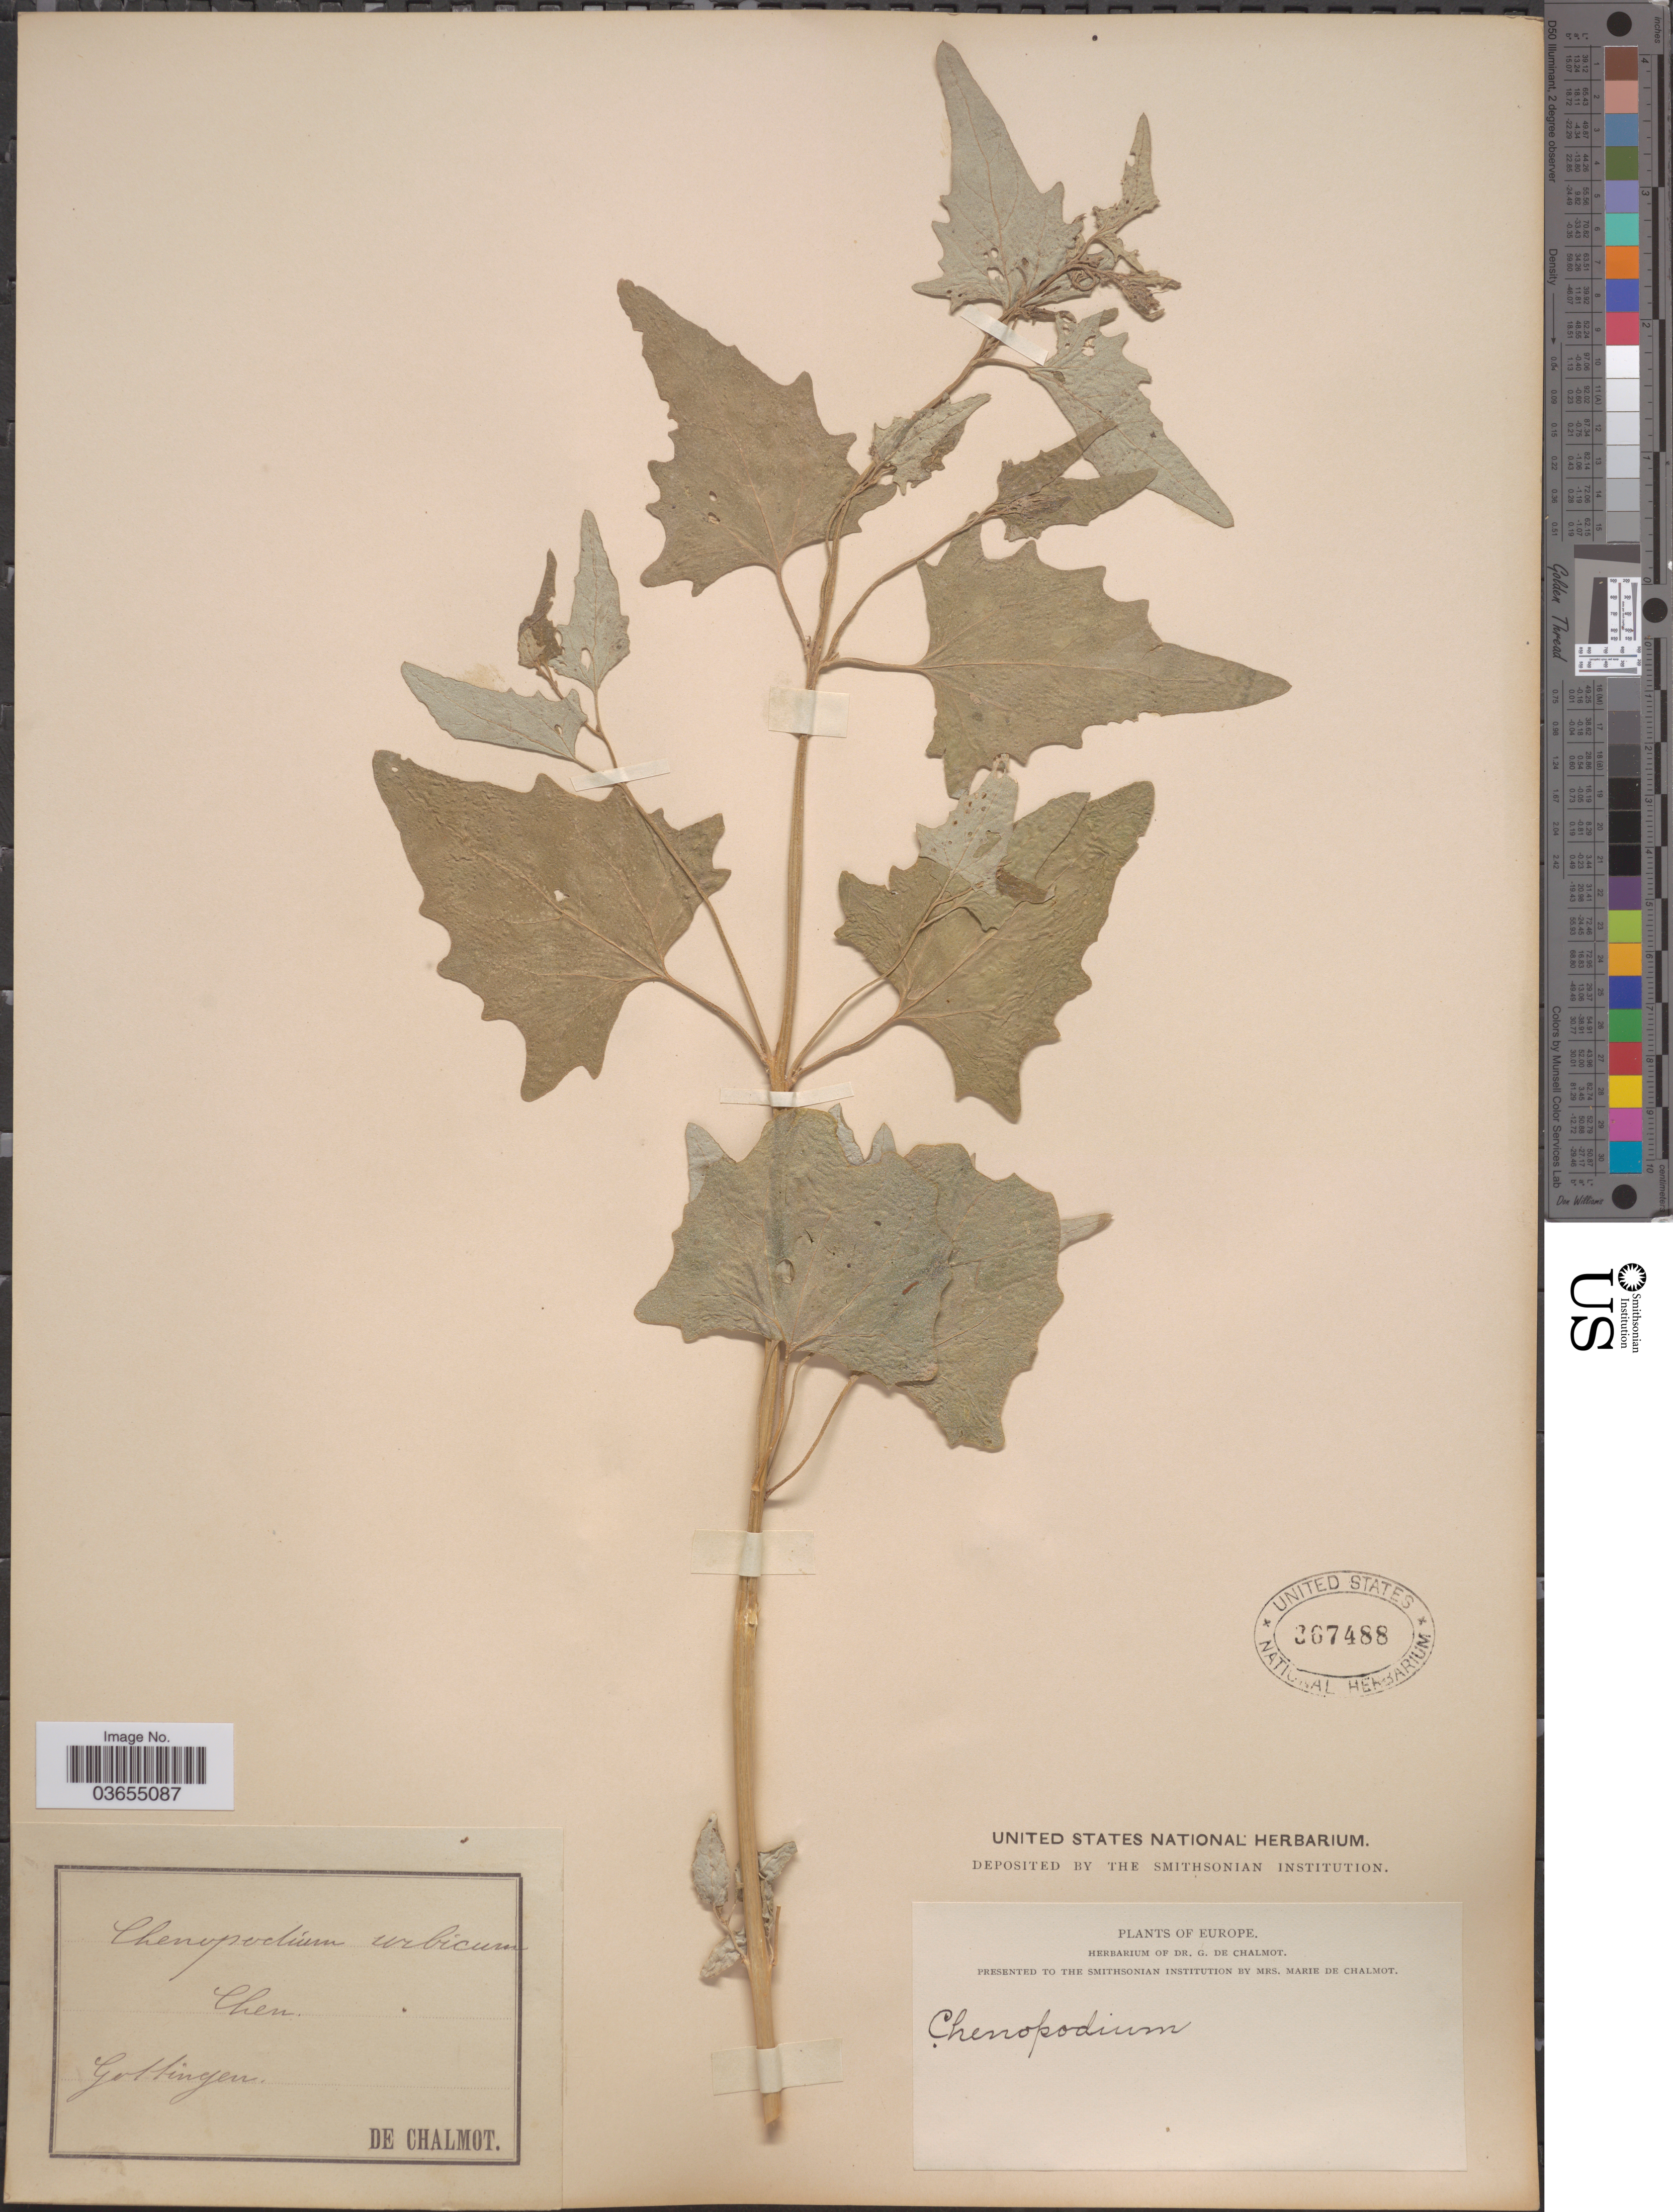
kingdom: Plantae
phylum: Tracheophyta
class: Magnoliopsida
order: Caryophyllales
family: Amaranthaceae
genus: Chenopodium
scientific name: Chenopodium urbicum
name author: L.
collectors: G. de Chalmot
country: Germany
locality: Europe. Gottingen.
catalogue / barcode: US 367488